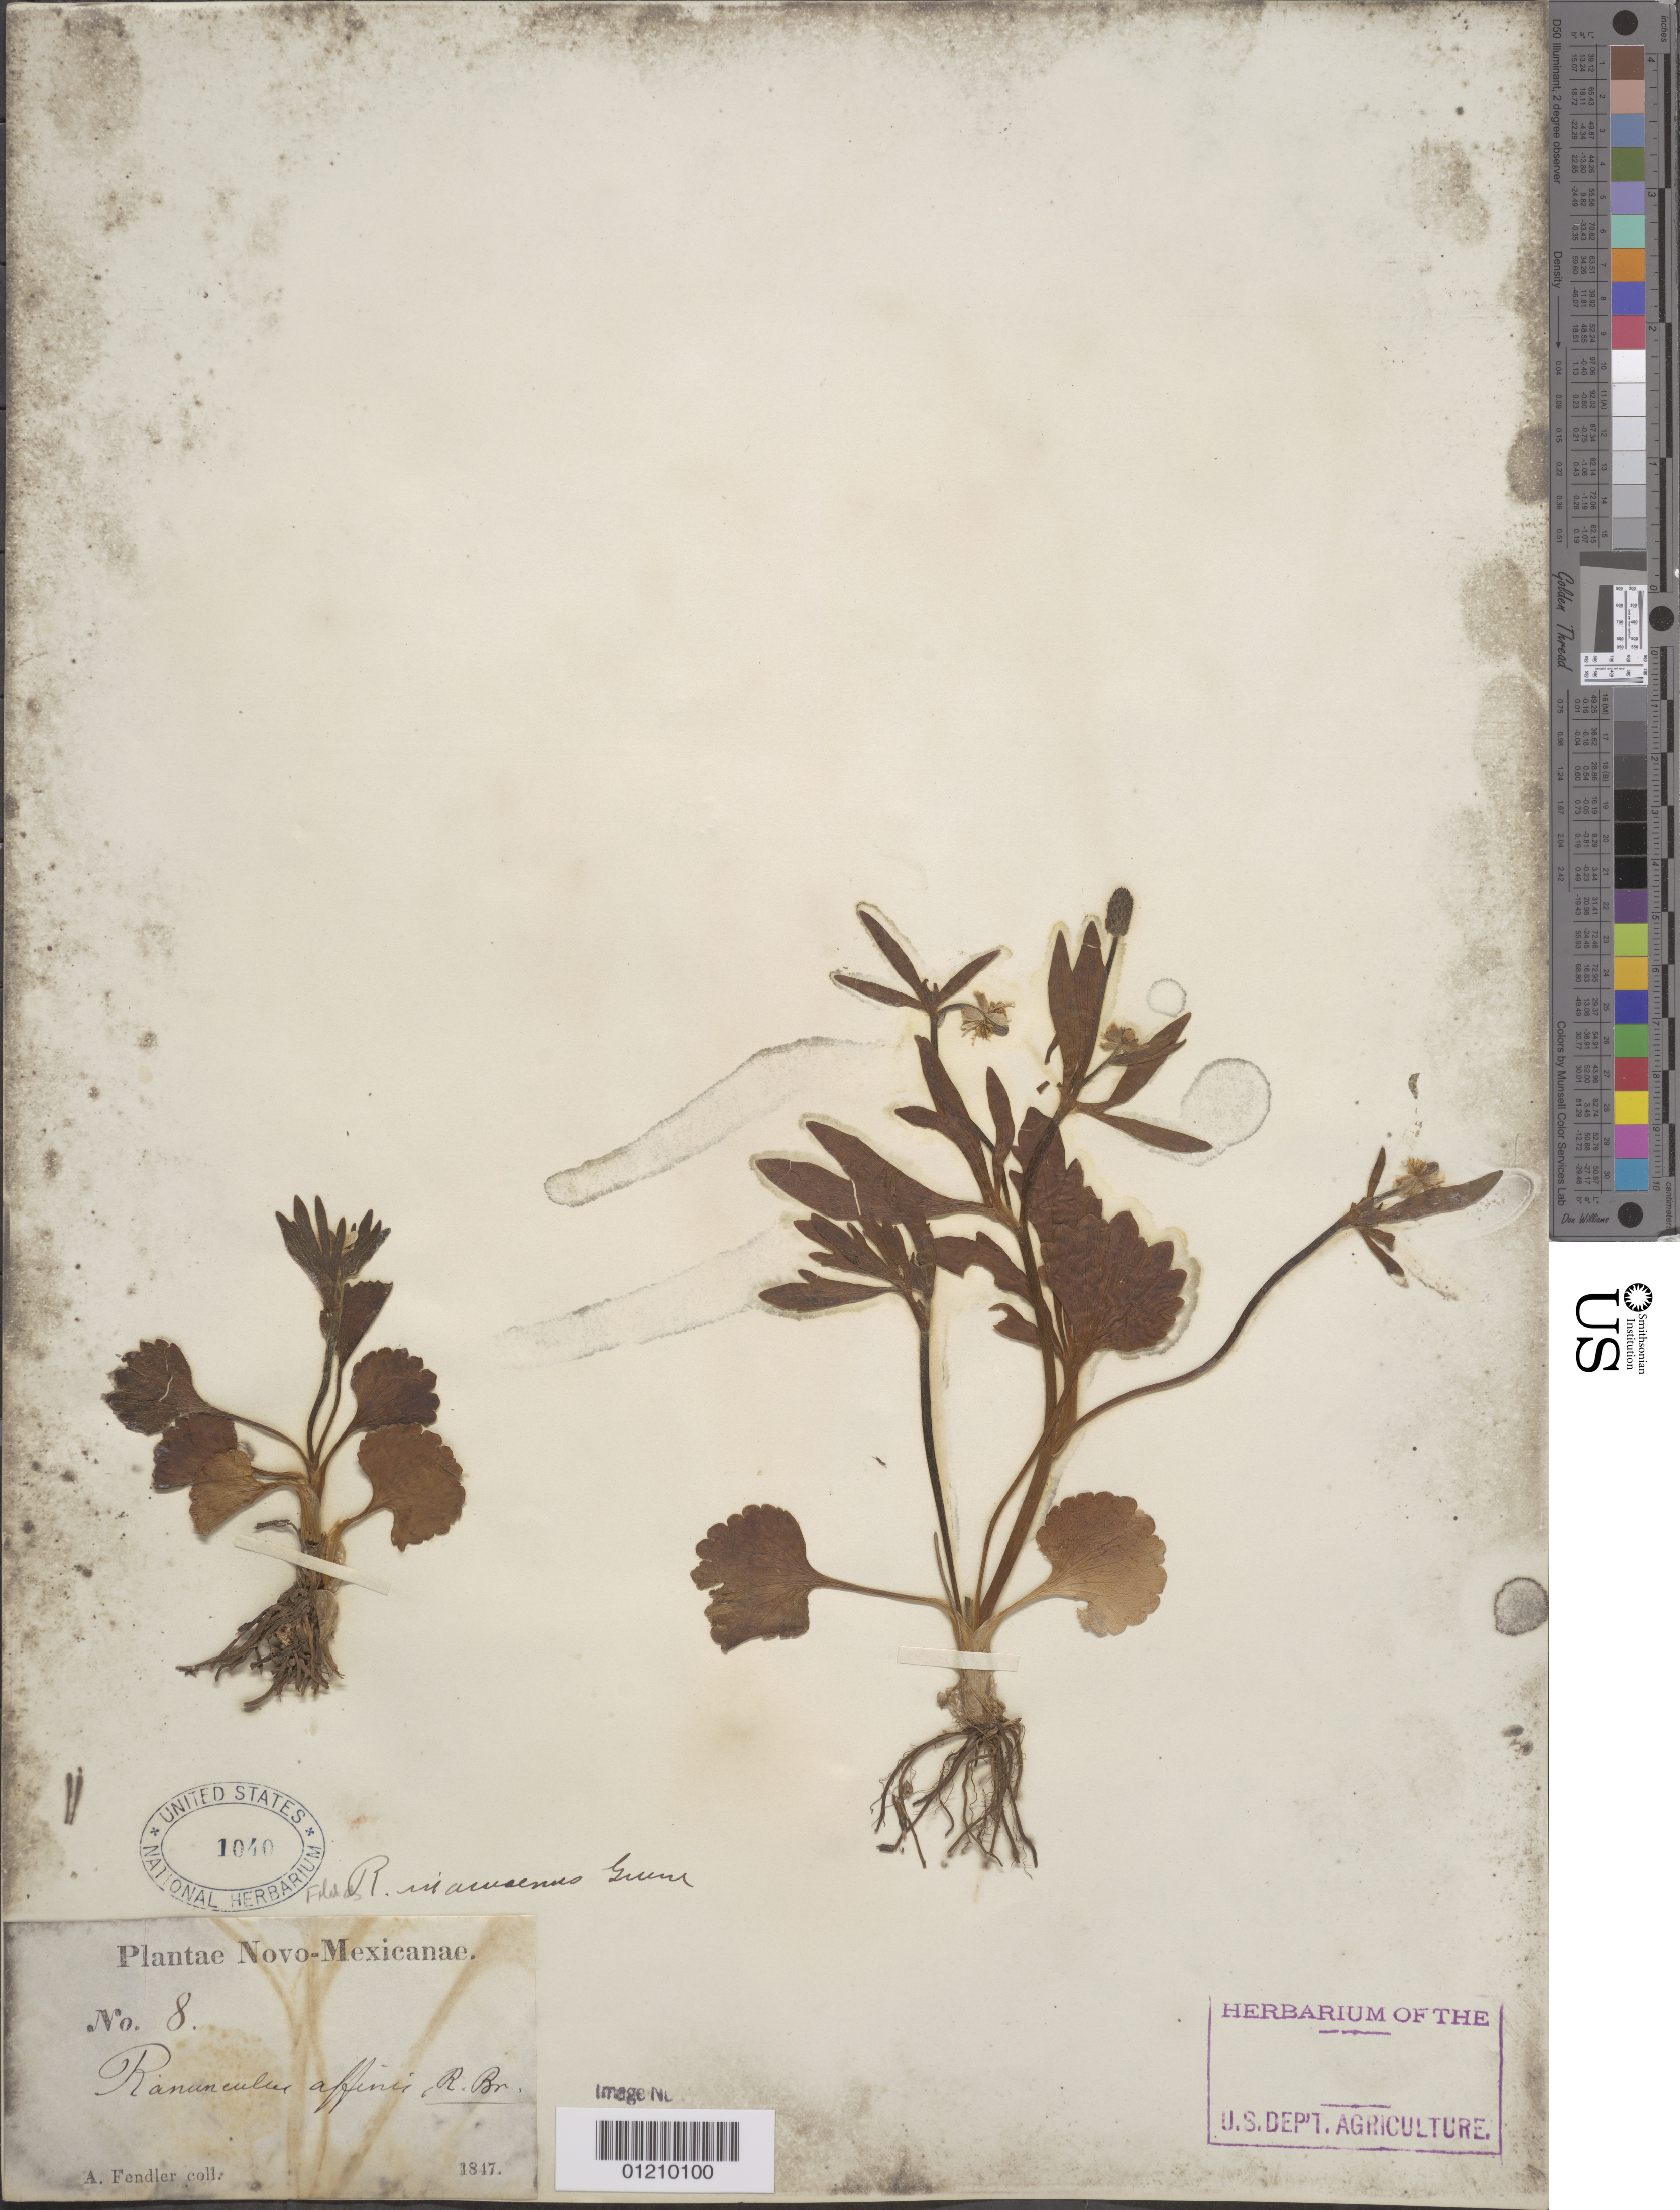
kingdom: Plantae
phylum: Tracheophyta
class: Magnoliopsida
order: Ranunculales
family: Ranunculaceae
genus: Ranunculus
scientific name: Ranunculus inamoenus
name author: Greene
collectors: A. Fendler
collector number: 8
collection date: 1847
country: United States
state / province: New Mexico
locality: "Nova Mexicana"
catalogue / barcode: US 1040